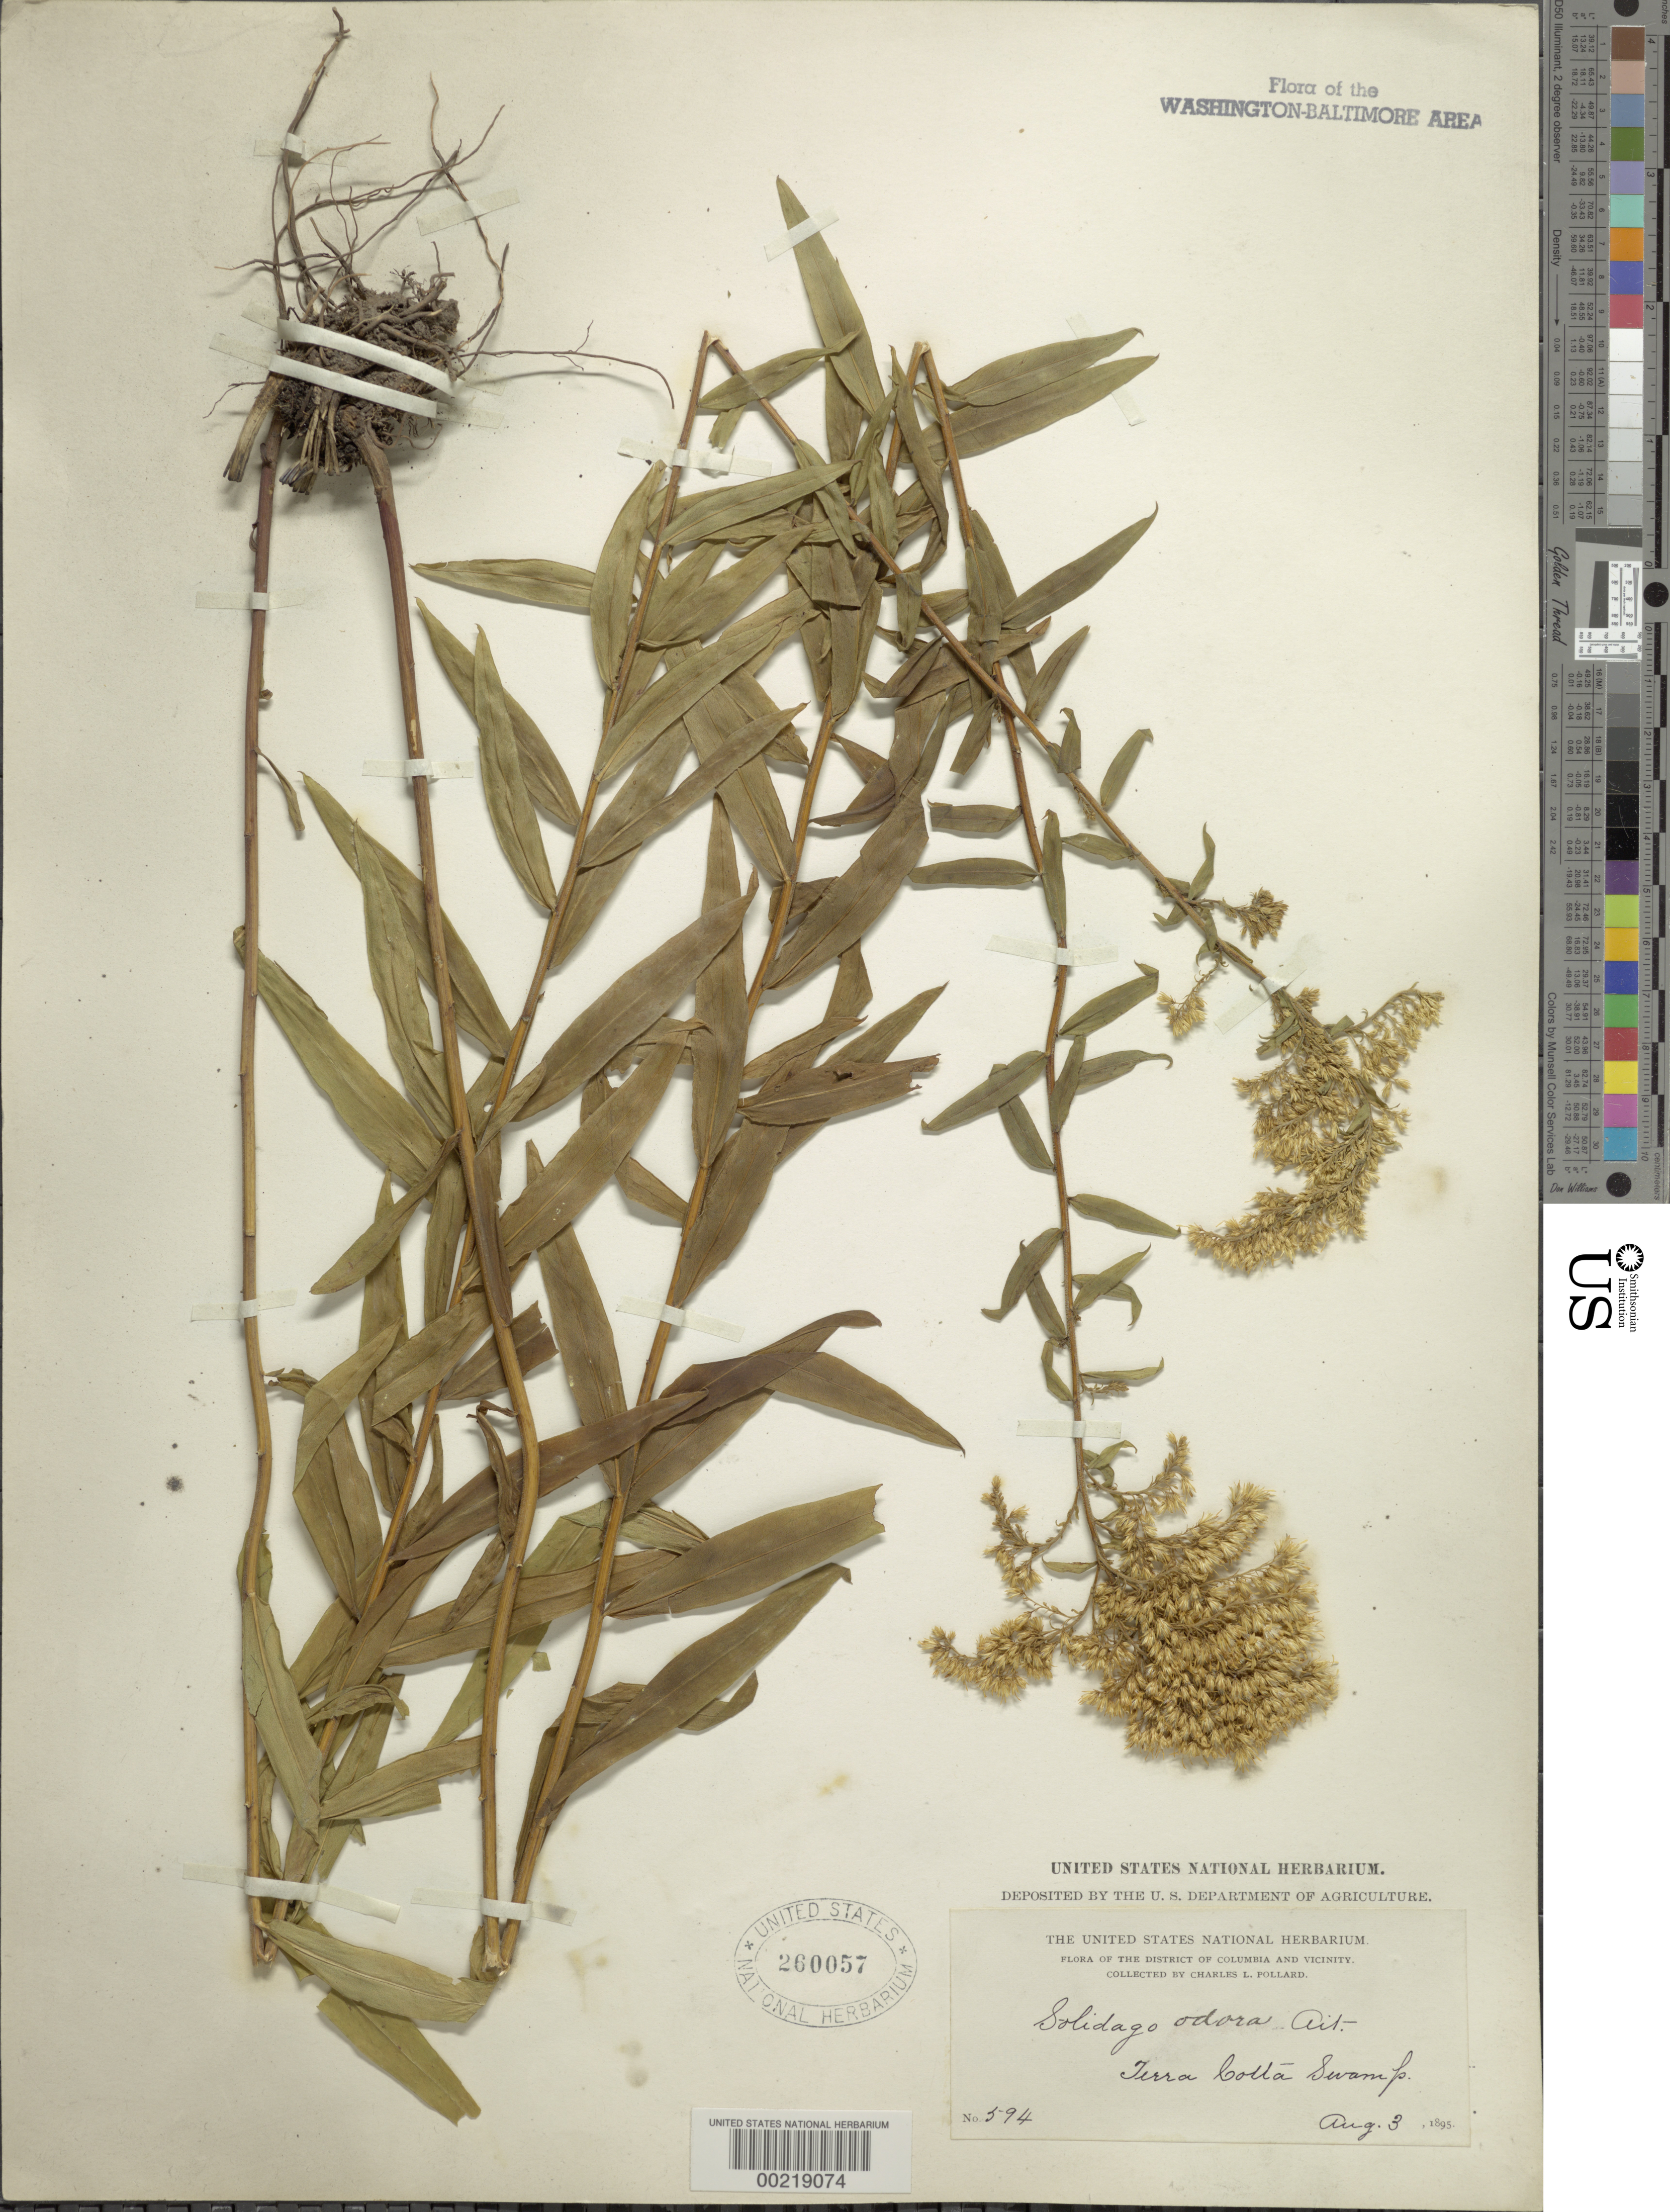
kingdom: Plantae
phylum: Tracheophyta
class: Magnoliopsida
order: Asterales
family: Asteraceae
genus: Solidago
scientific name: Solidago odora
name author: Aiton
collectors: C. L. Pollard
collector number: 594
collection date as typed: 03 Aug 1895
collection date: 1895-08-03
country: United States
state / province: District of Columbia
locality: Terra Cotta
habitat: Swamp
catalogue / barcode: US 260057